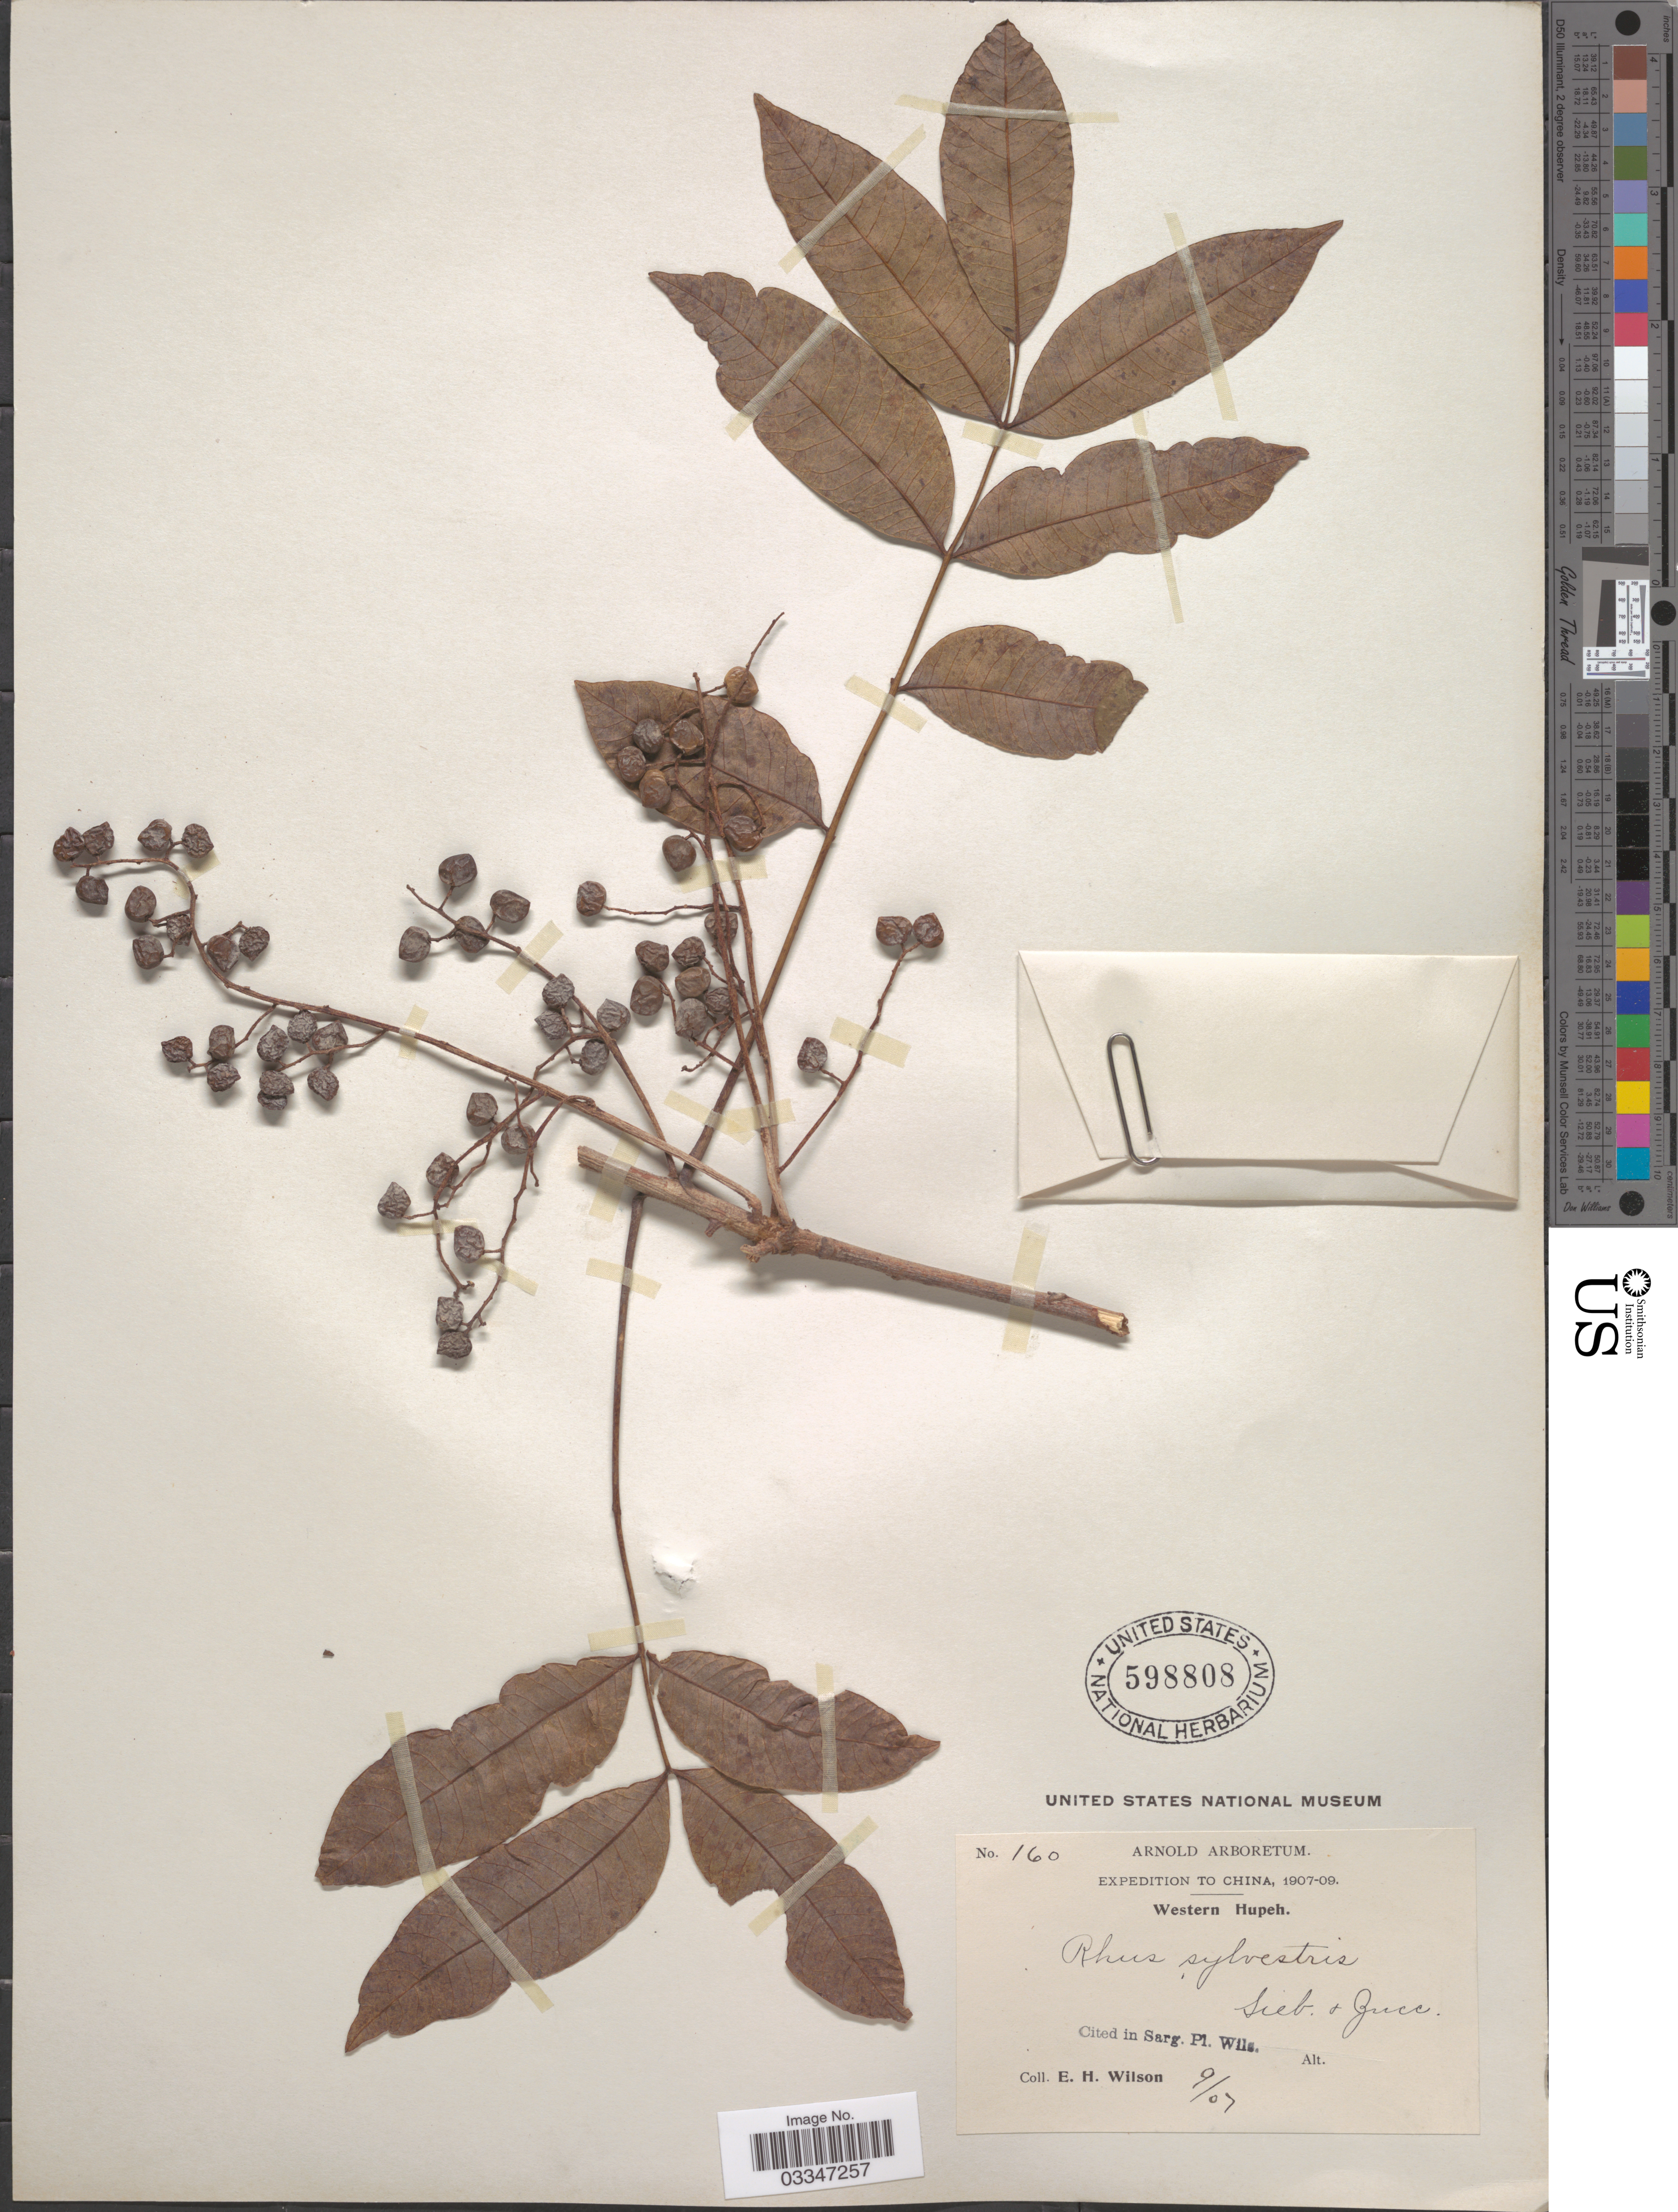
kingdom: Plantae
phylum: Tracheophyta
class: Magnoliopsida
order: Sapindales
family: Anacardiaceae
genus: Rhus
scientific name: Rhus sylvestris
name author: Siebold & Zucc.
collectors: E. Wilson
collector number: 160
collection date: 1907-09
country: China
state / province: Hubei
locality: Western Hupeh.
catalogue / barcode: US 598808